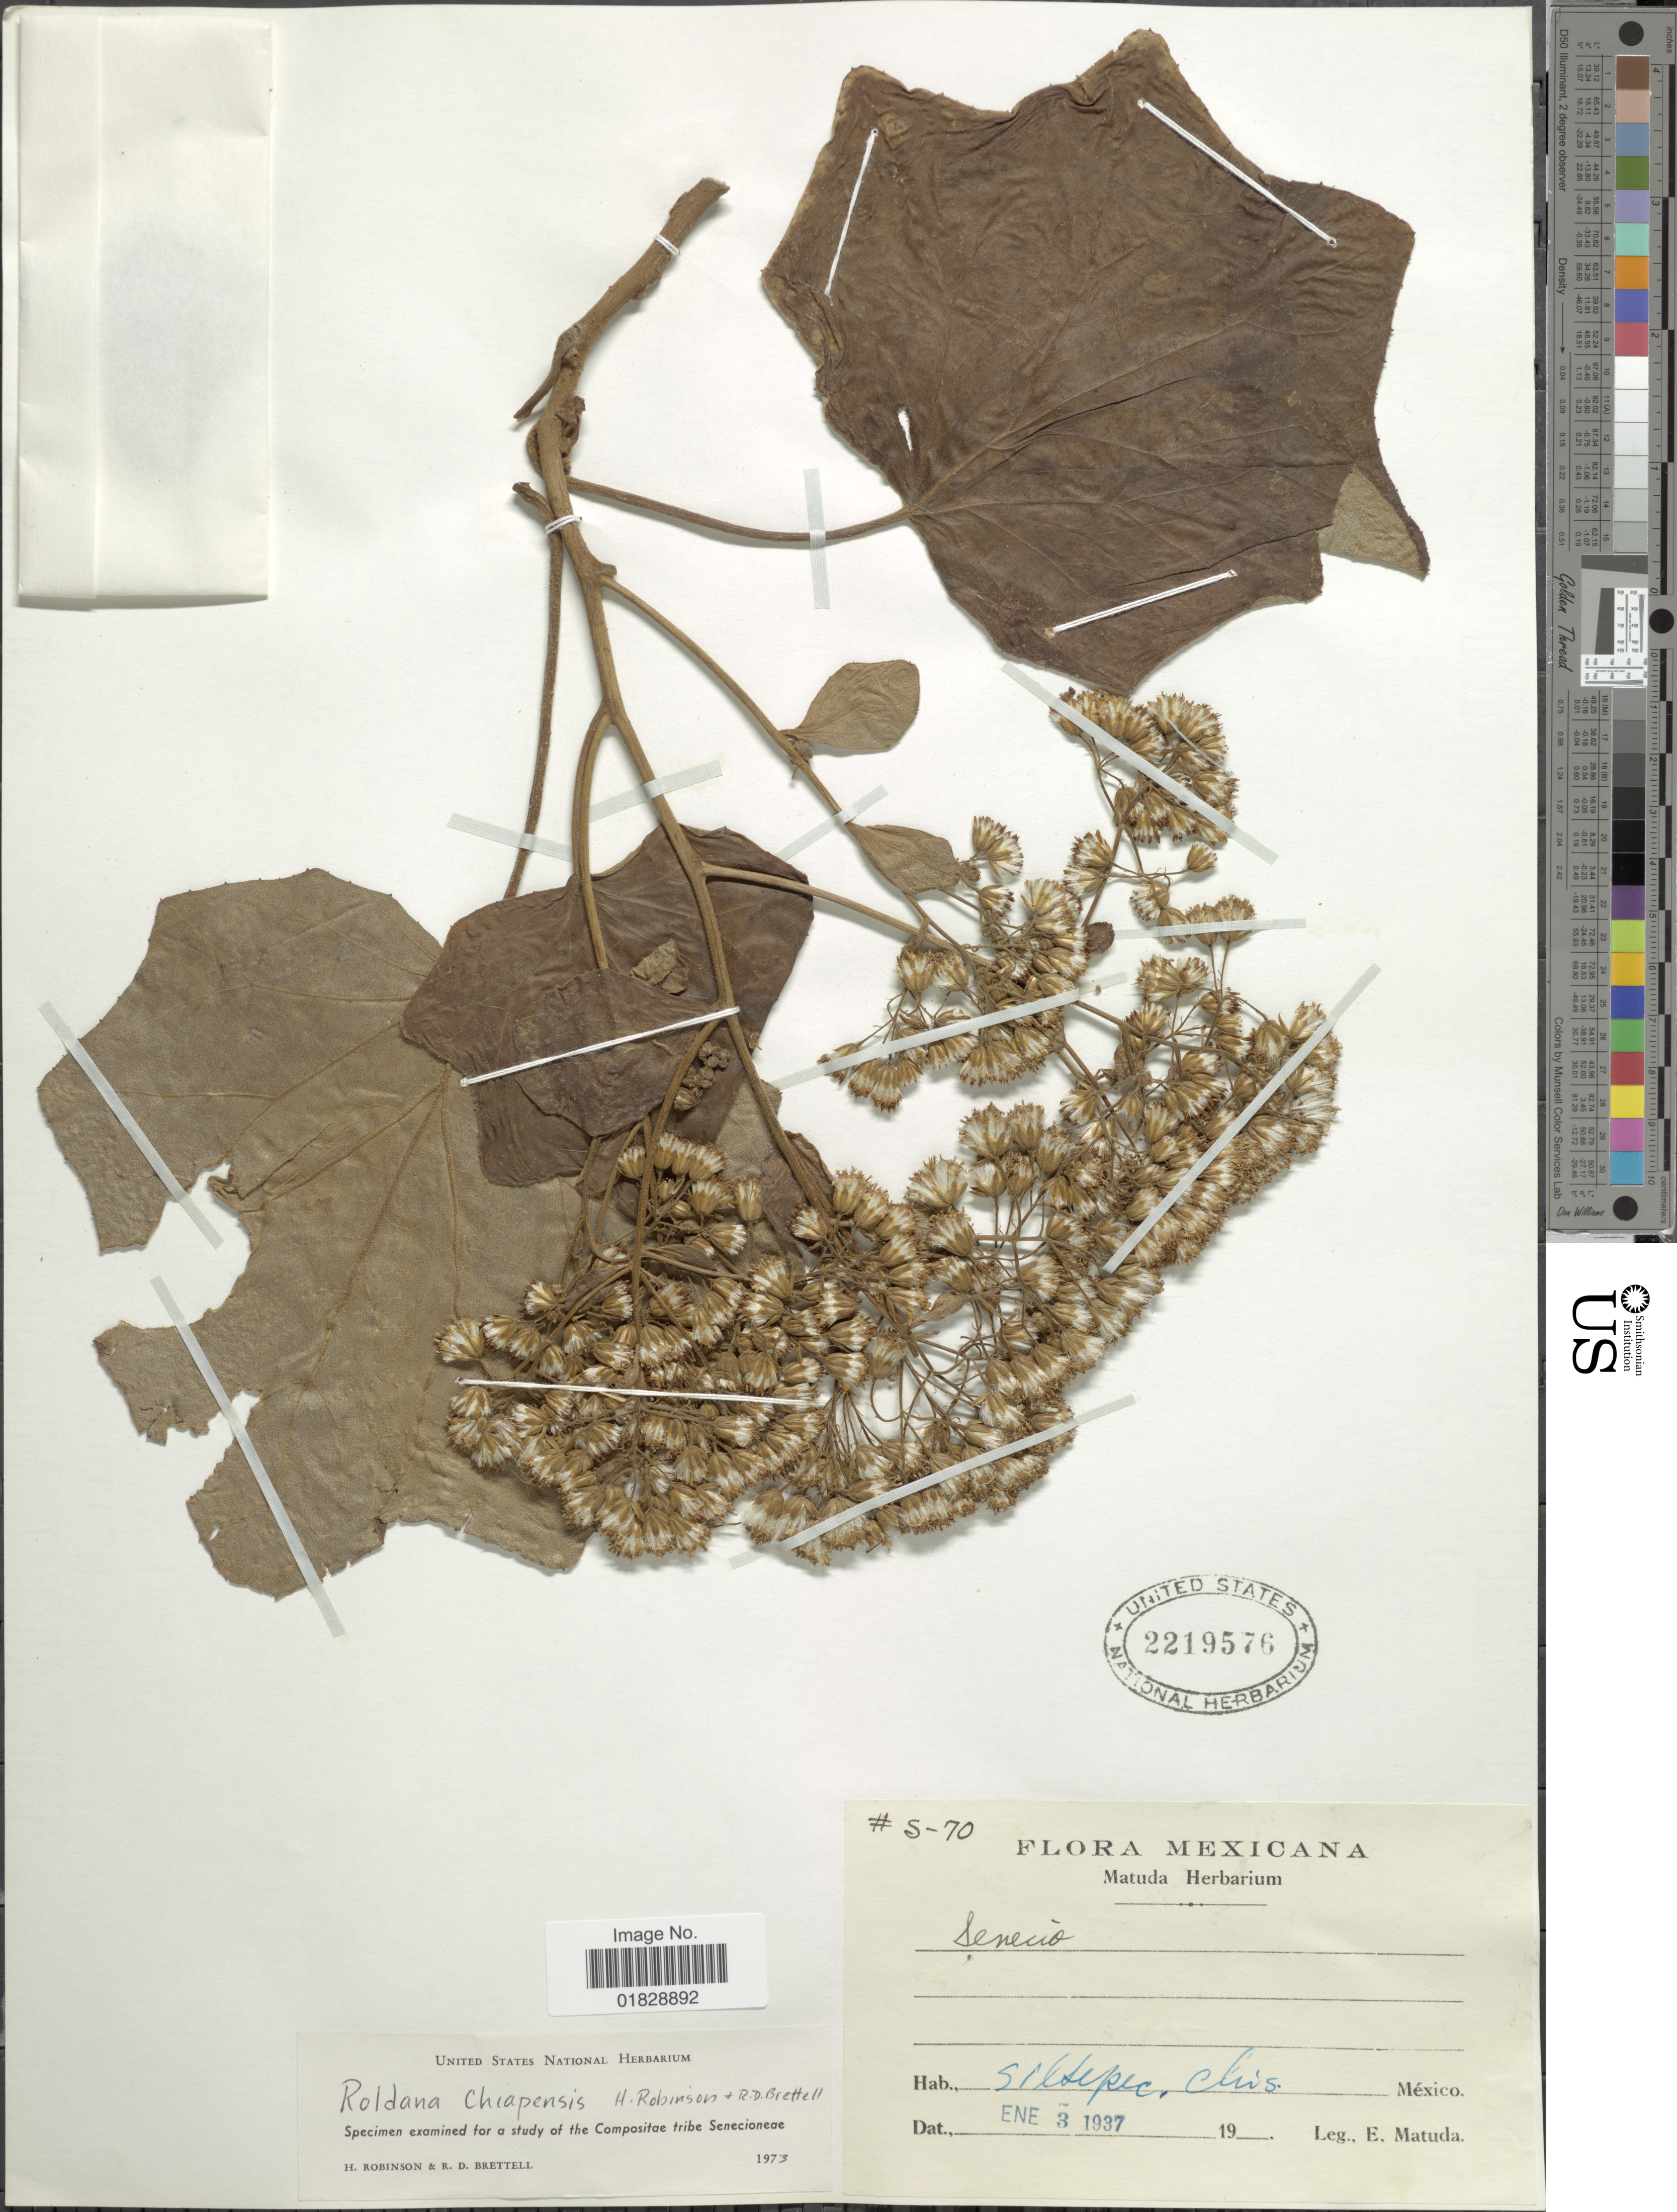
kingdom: Plantae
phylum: Tracheophyta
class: Magnoliopsida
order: Asterales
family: Asteraceae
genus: Roldana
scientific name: Roldana chiapensis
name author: H. Rob. & Brettell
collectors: E. Matuda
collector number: S-70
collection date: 1937-01-03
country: Mexico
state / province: Chiapas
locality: Siltepec, Chis.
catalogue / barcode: US 2219576